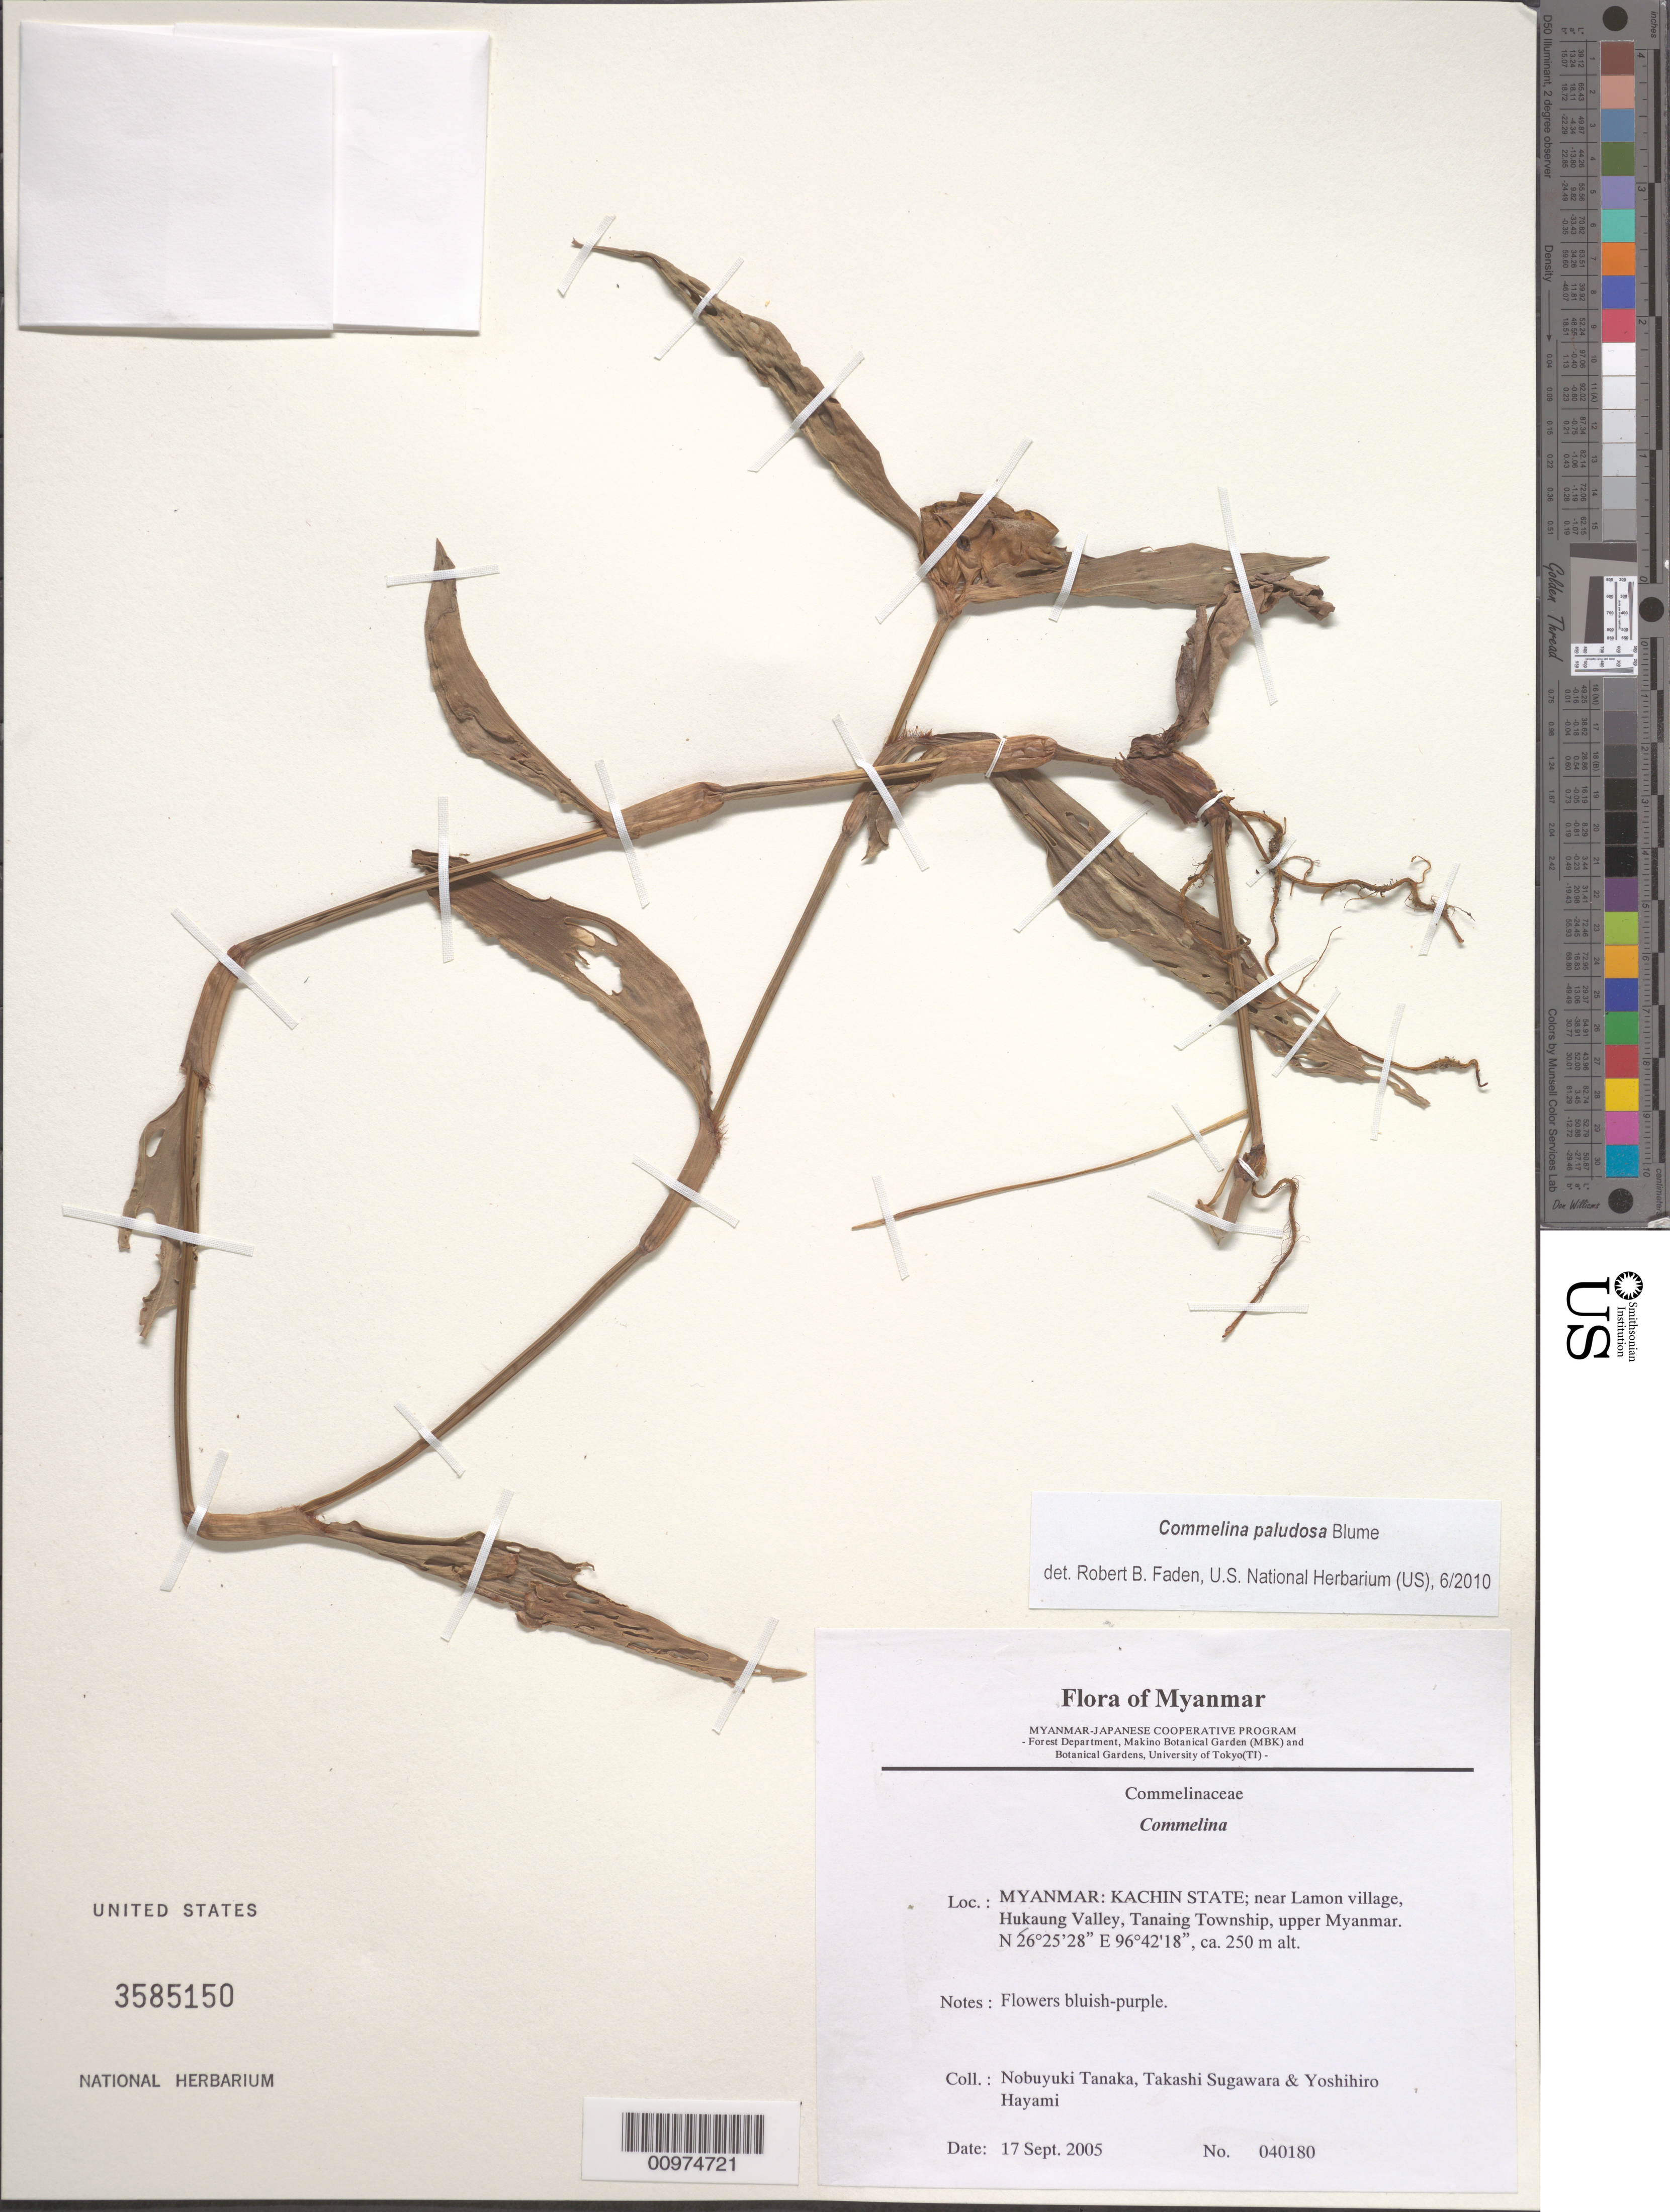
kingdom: Plantae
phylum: Tracheophyta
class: Liliopsida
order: Commelinales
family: Commelinaceae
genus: Commelina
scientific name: Commelina paludosa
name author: Blume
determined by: Faden, Robert B., (US), Smithsonian Institution - National Museum of Natural History (UNITED STATES)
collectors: N. Tanaka et al.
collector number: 040180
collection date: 2005-09-17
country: Myanmar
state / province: Kachin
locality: near Lamon village, Hukaung Valley, Tanaing Township, upper Myanmar.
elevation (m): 250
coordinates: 26 25 28 n, 96 42 18 e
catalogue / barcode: US 3585150